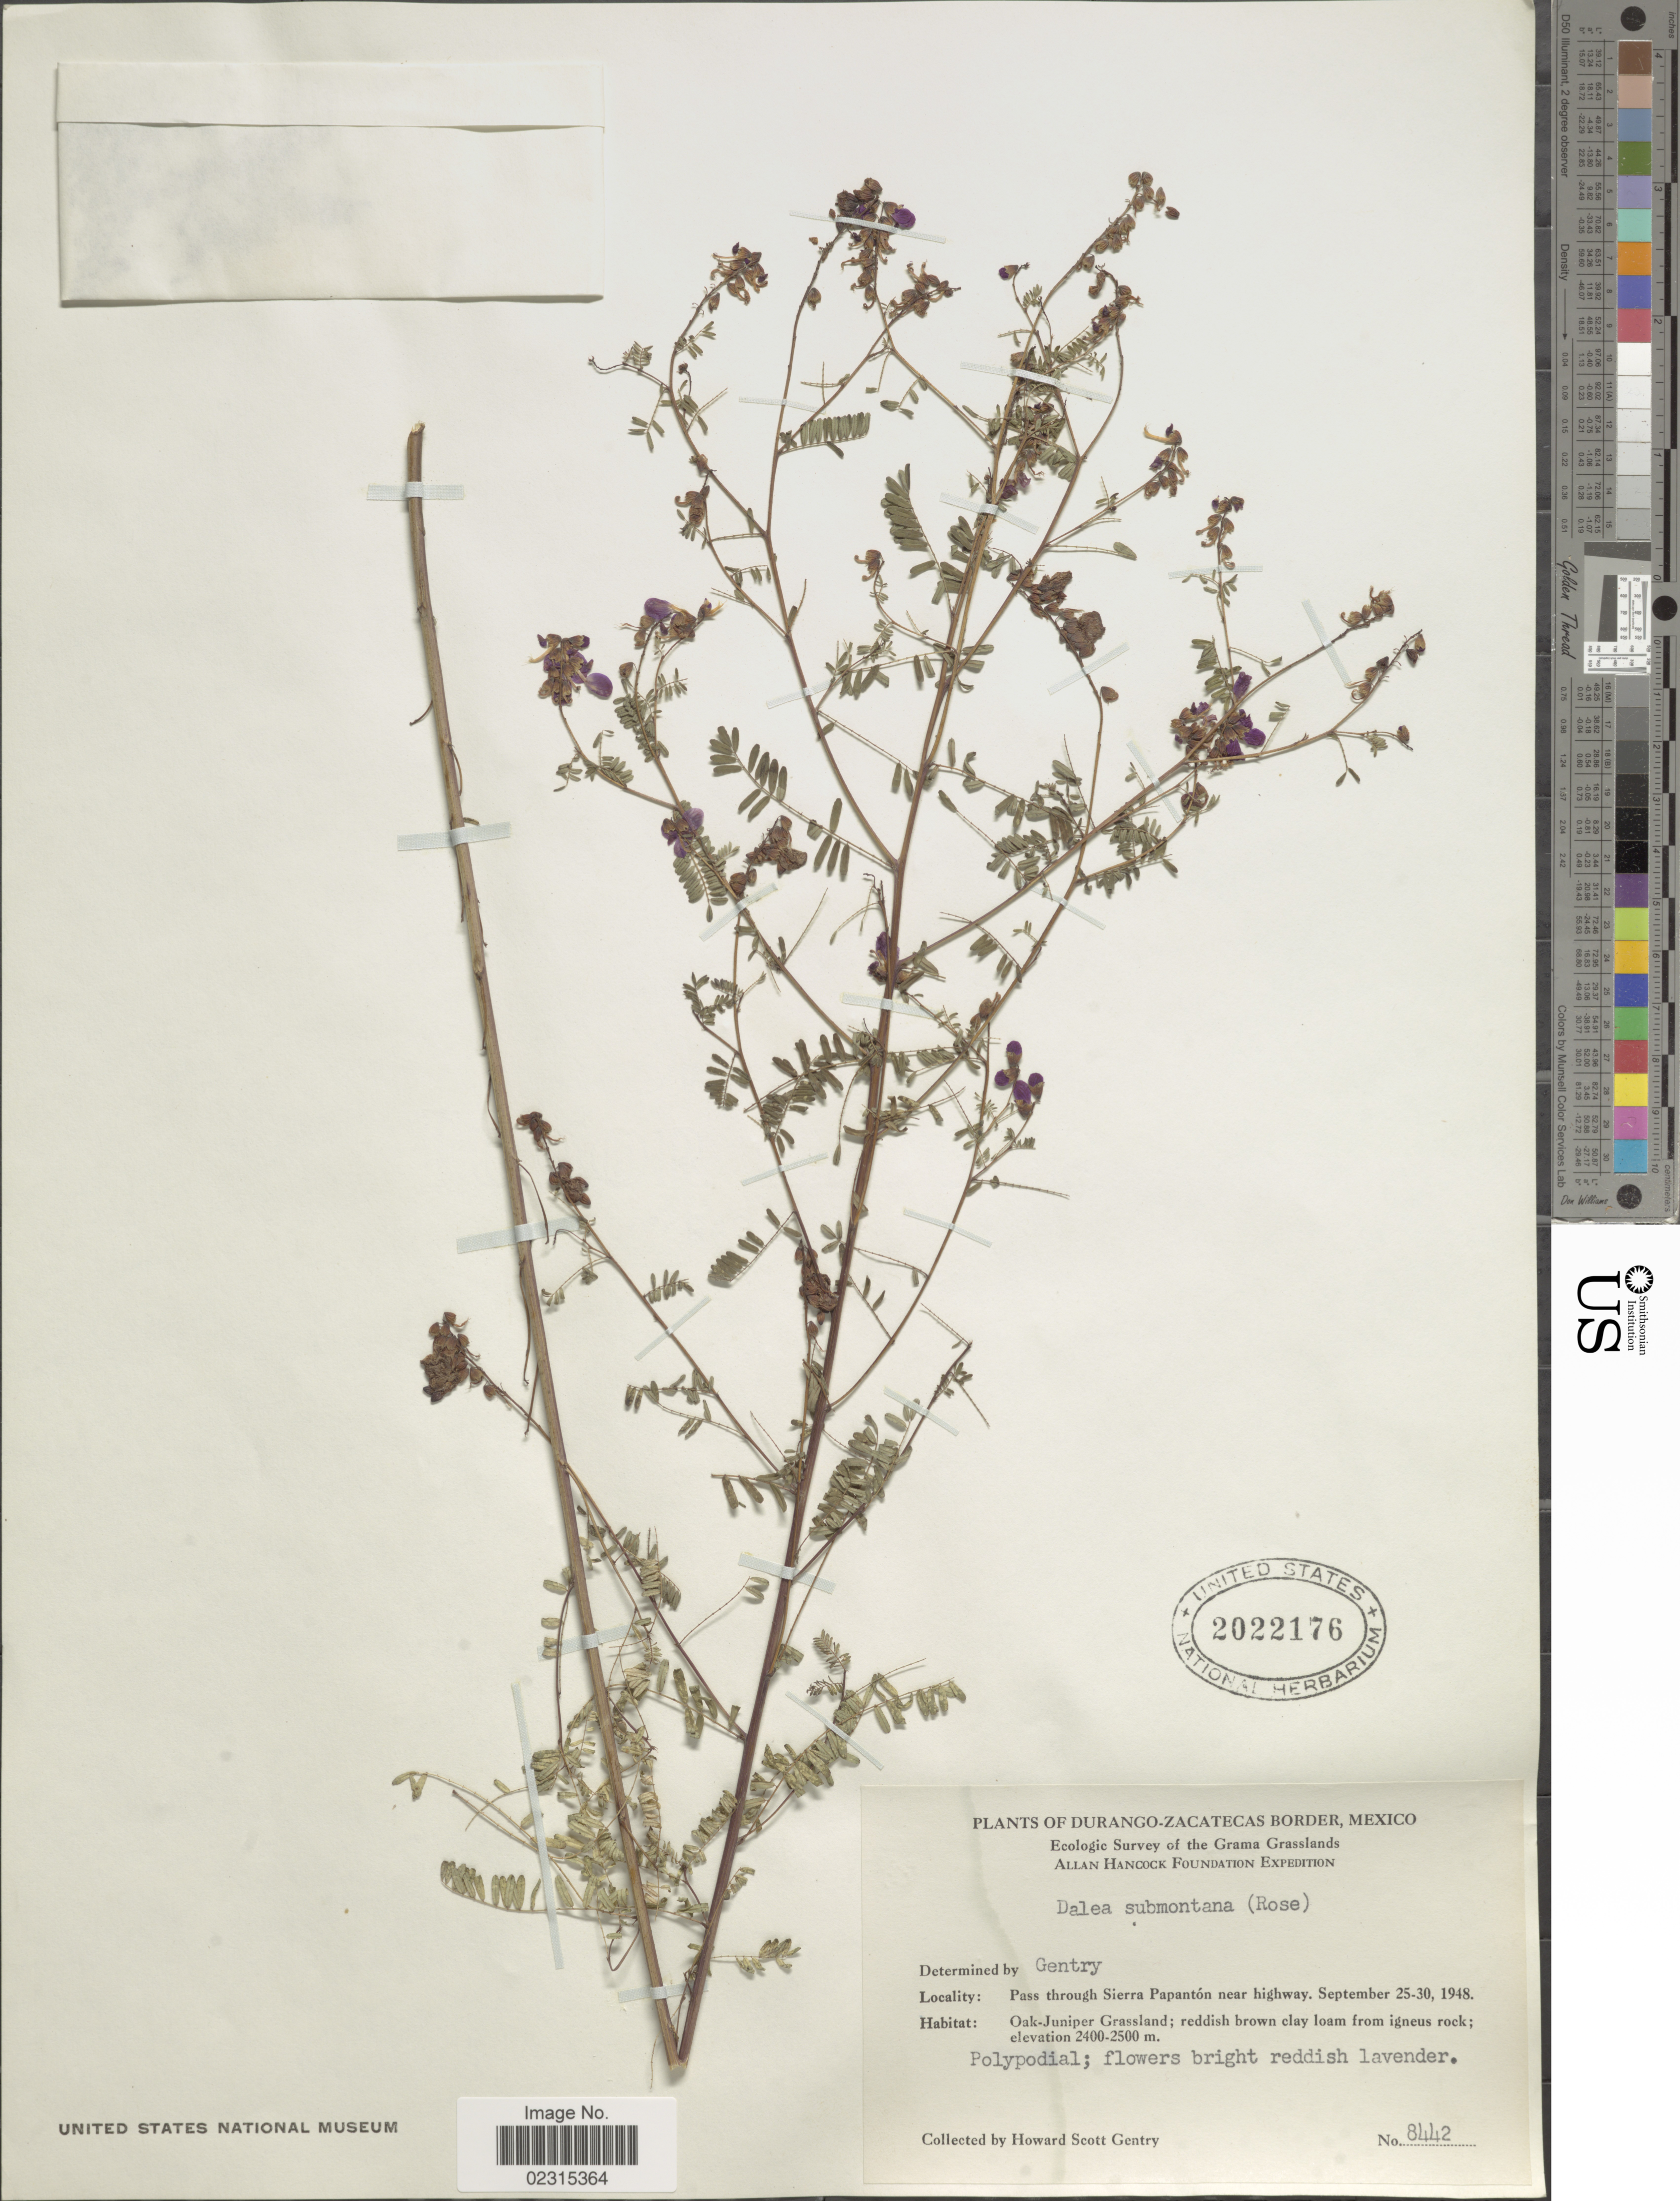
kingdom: Plantae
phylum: Tracheophyta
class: Magnoliopsida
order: Fabales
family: Fabaceae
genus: Marina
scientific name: Marina nutans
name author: (Cav.) Barneby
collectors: H. S. Gentry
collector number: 8442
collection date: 1948-09-25/1948-09-30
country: Mexico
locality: Durango-Zacatecas Border, Grama Grasslands, Pass through Sierra Papanton near highway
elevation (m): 2400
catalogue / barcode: US 2022176